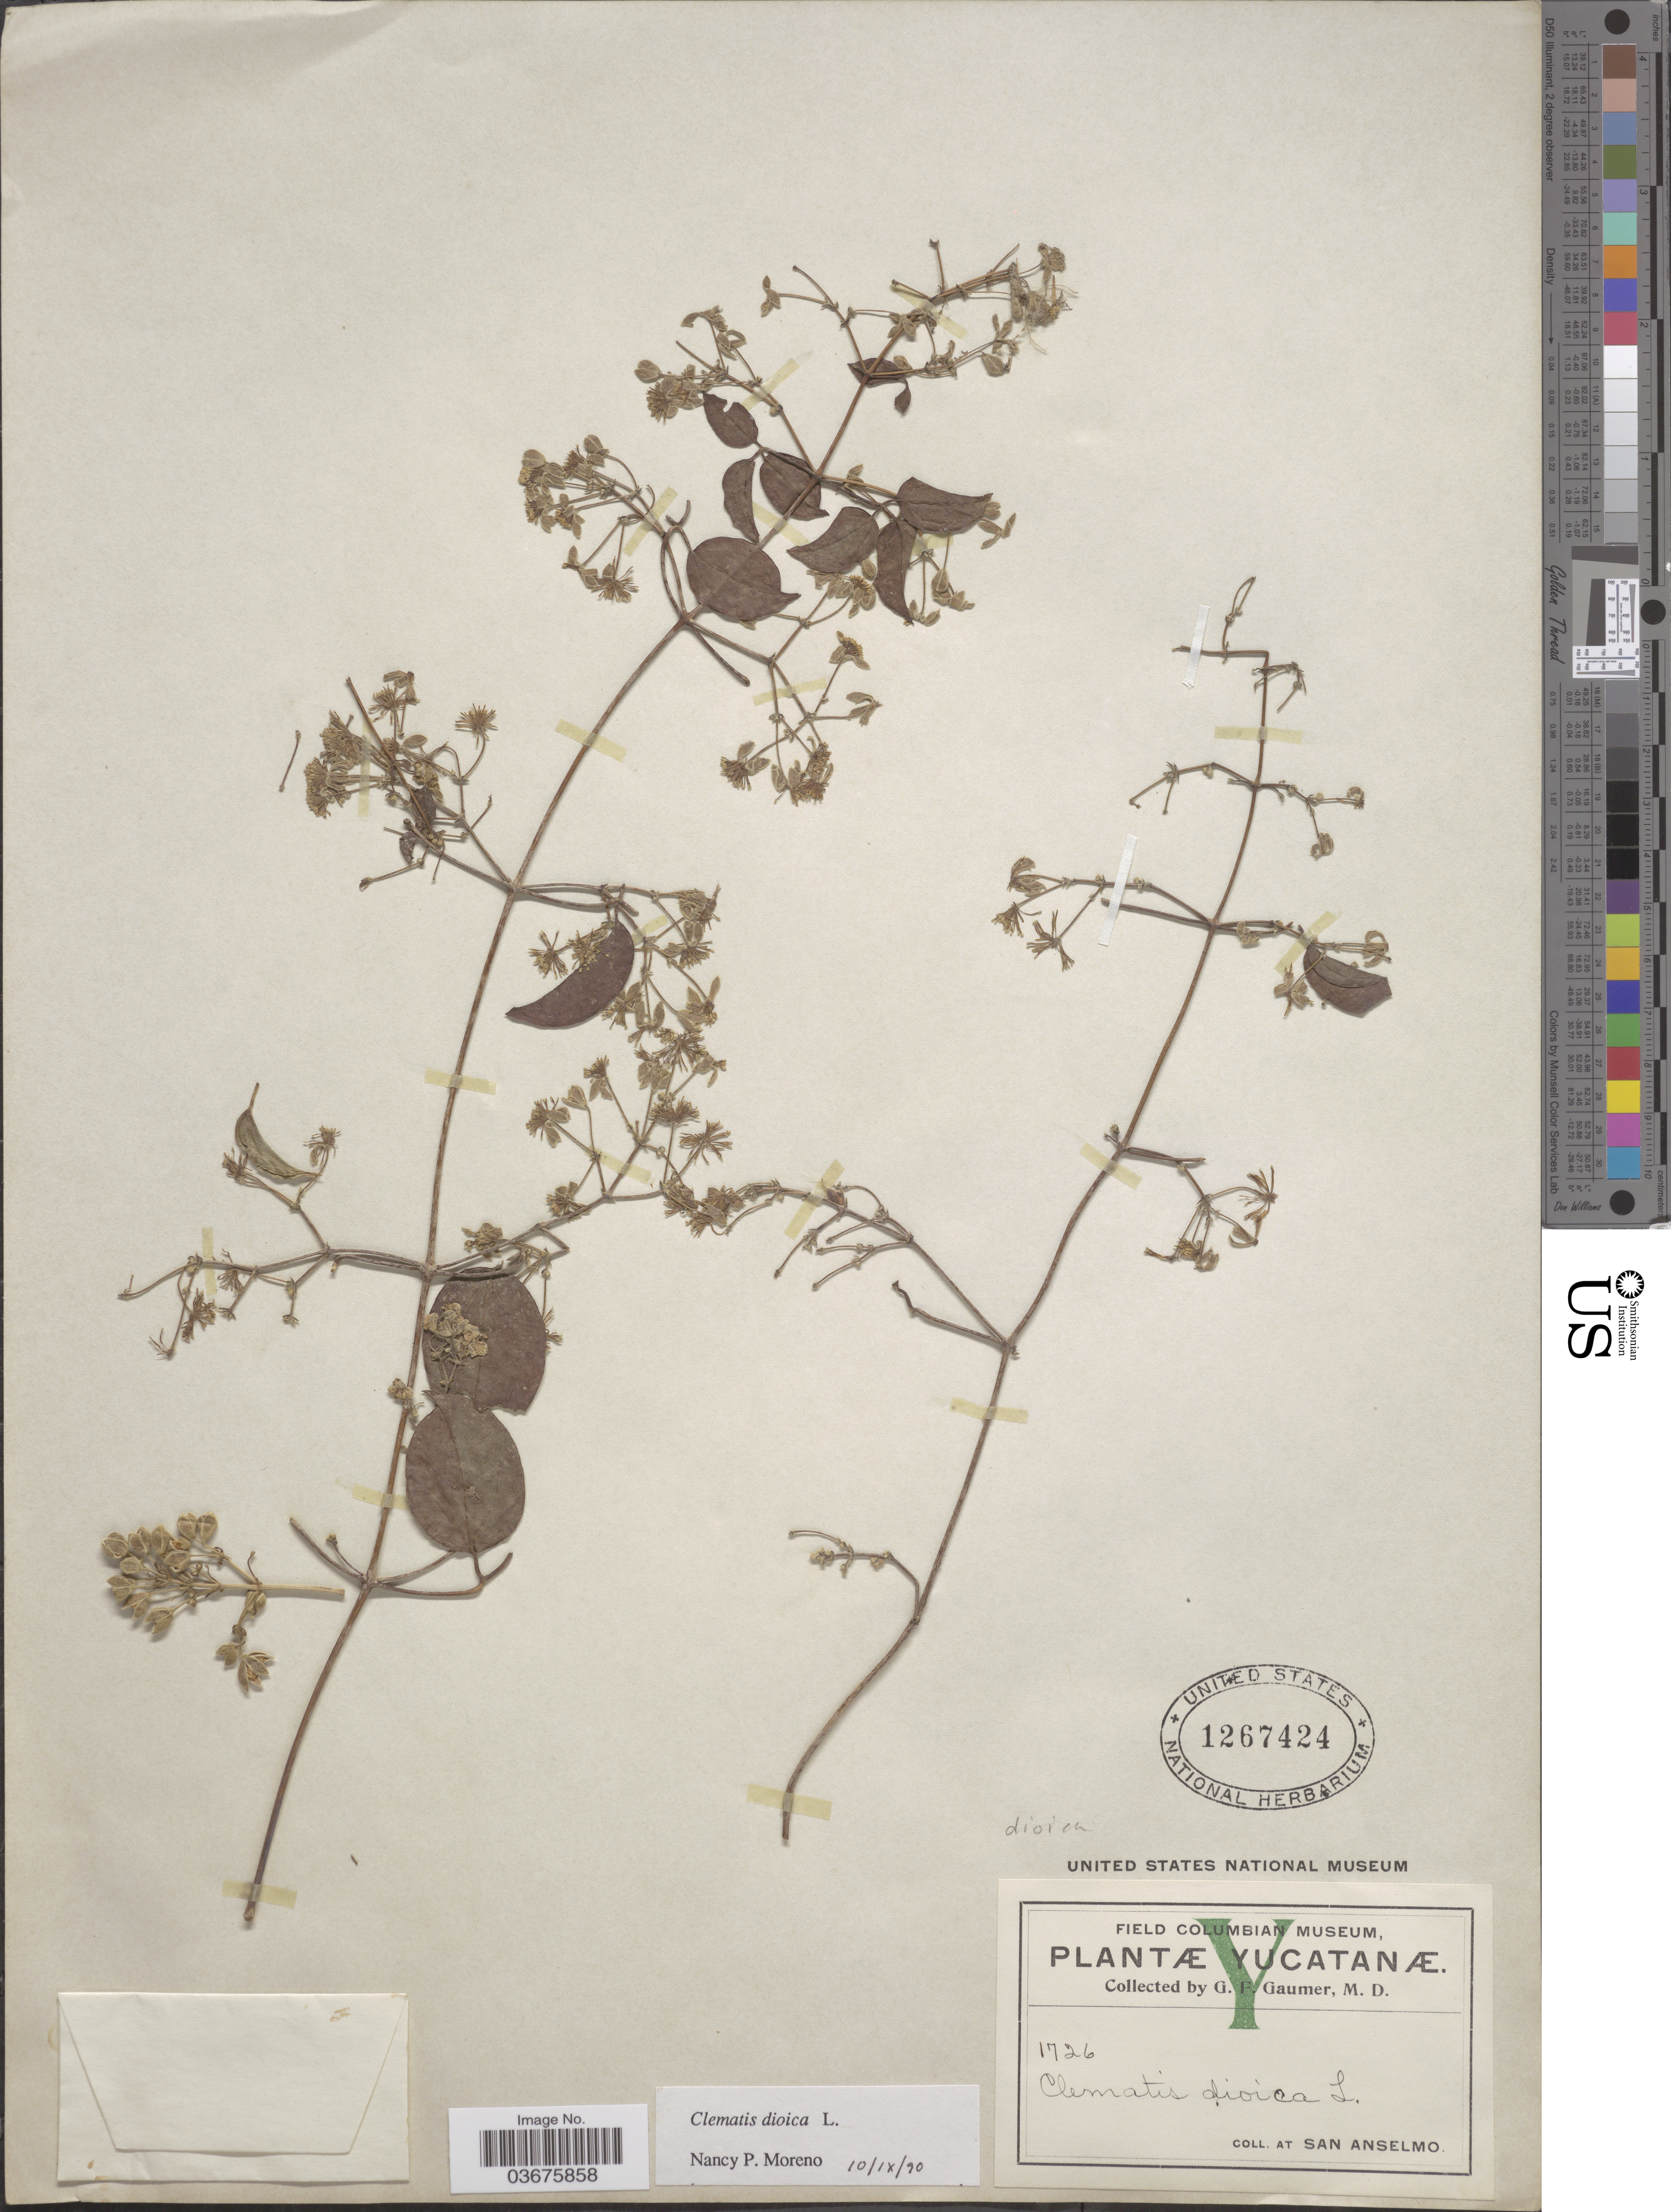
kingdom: Plantae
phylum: Tracheophyta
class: Magnoliopsida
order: Ranunculales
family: Ranunculaceae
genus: Clematis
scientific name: Clematis dioica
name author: L.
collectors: G. F. Gaumer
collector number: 1726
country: Mexico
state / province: Yucatán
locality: Yucatanæ. San Anselmo.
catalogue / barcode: US 1267424